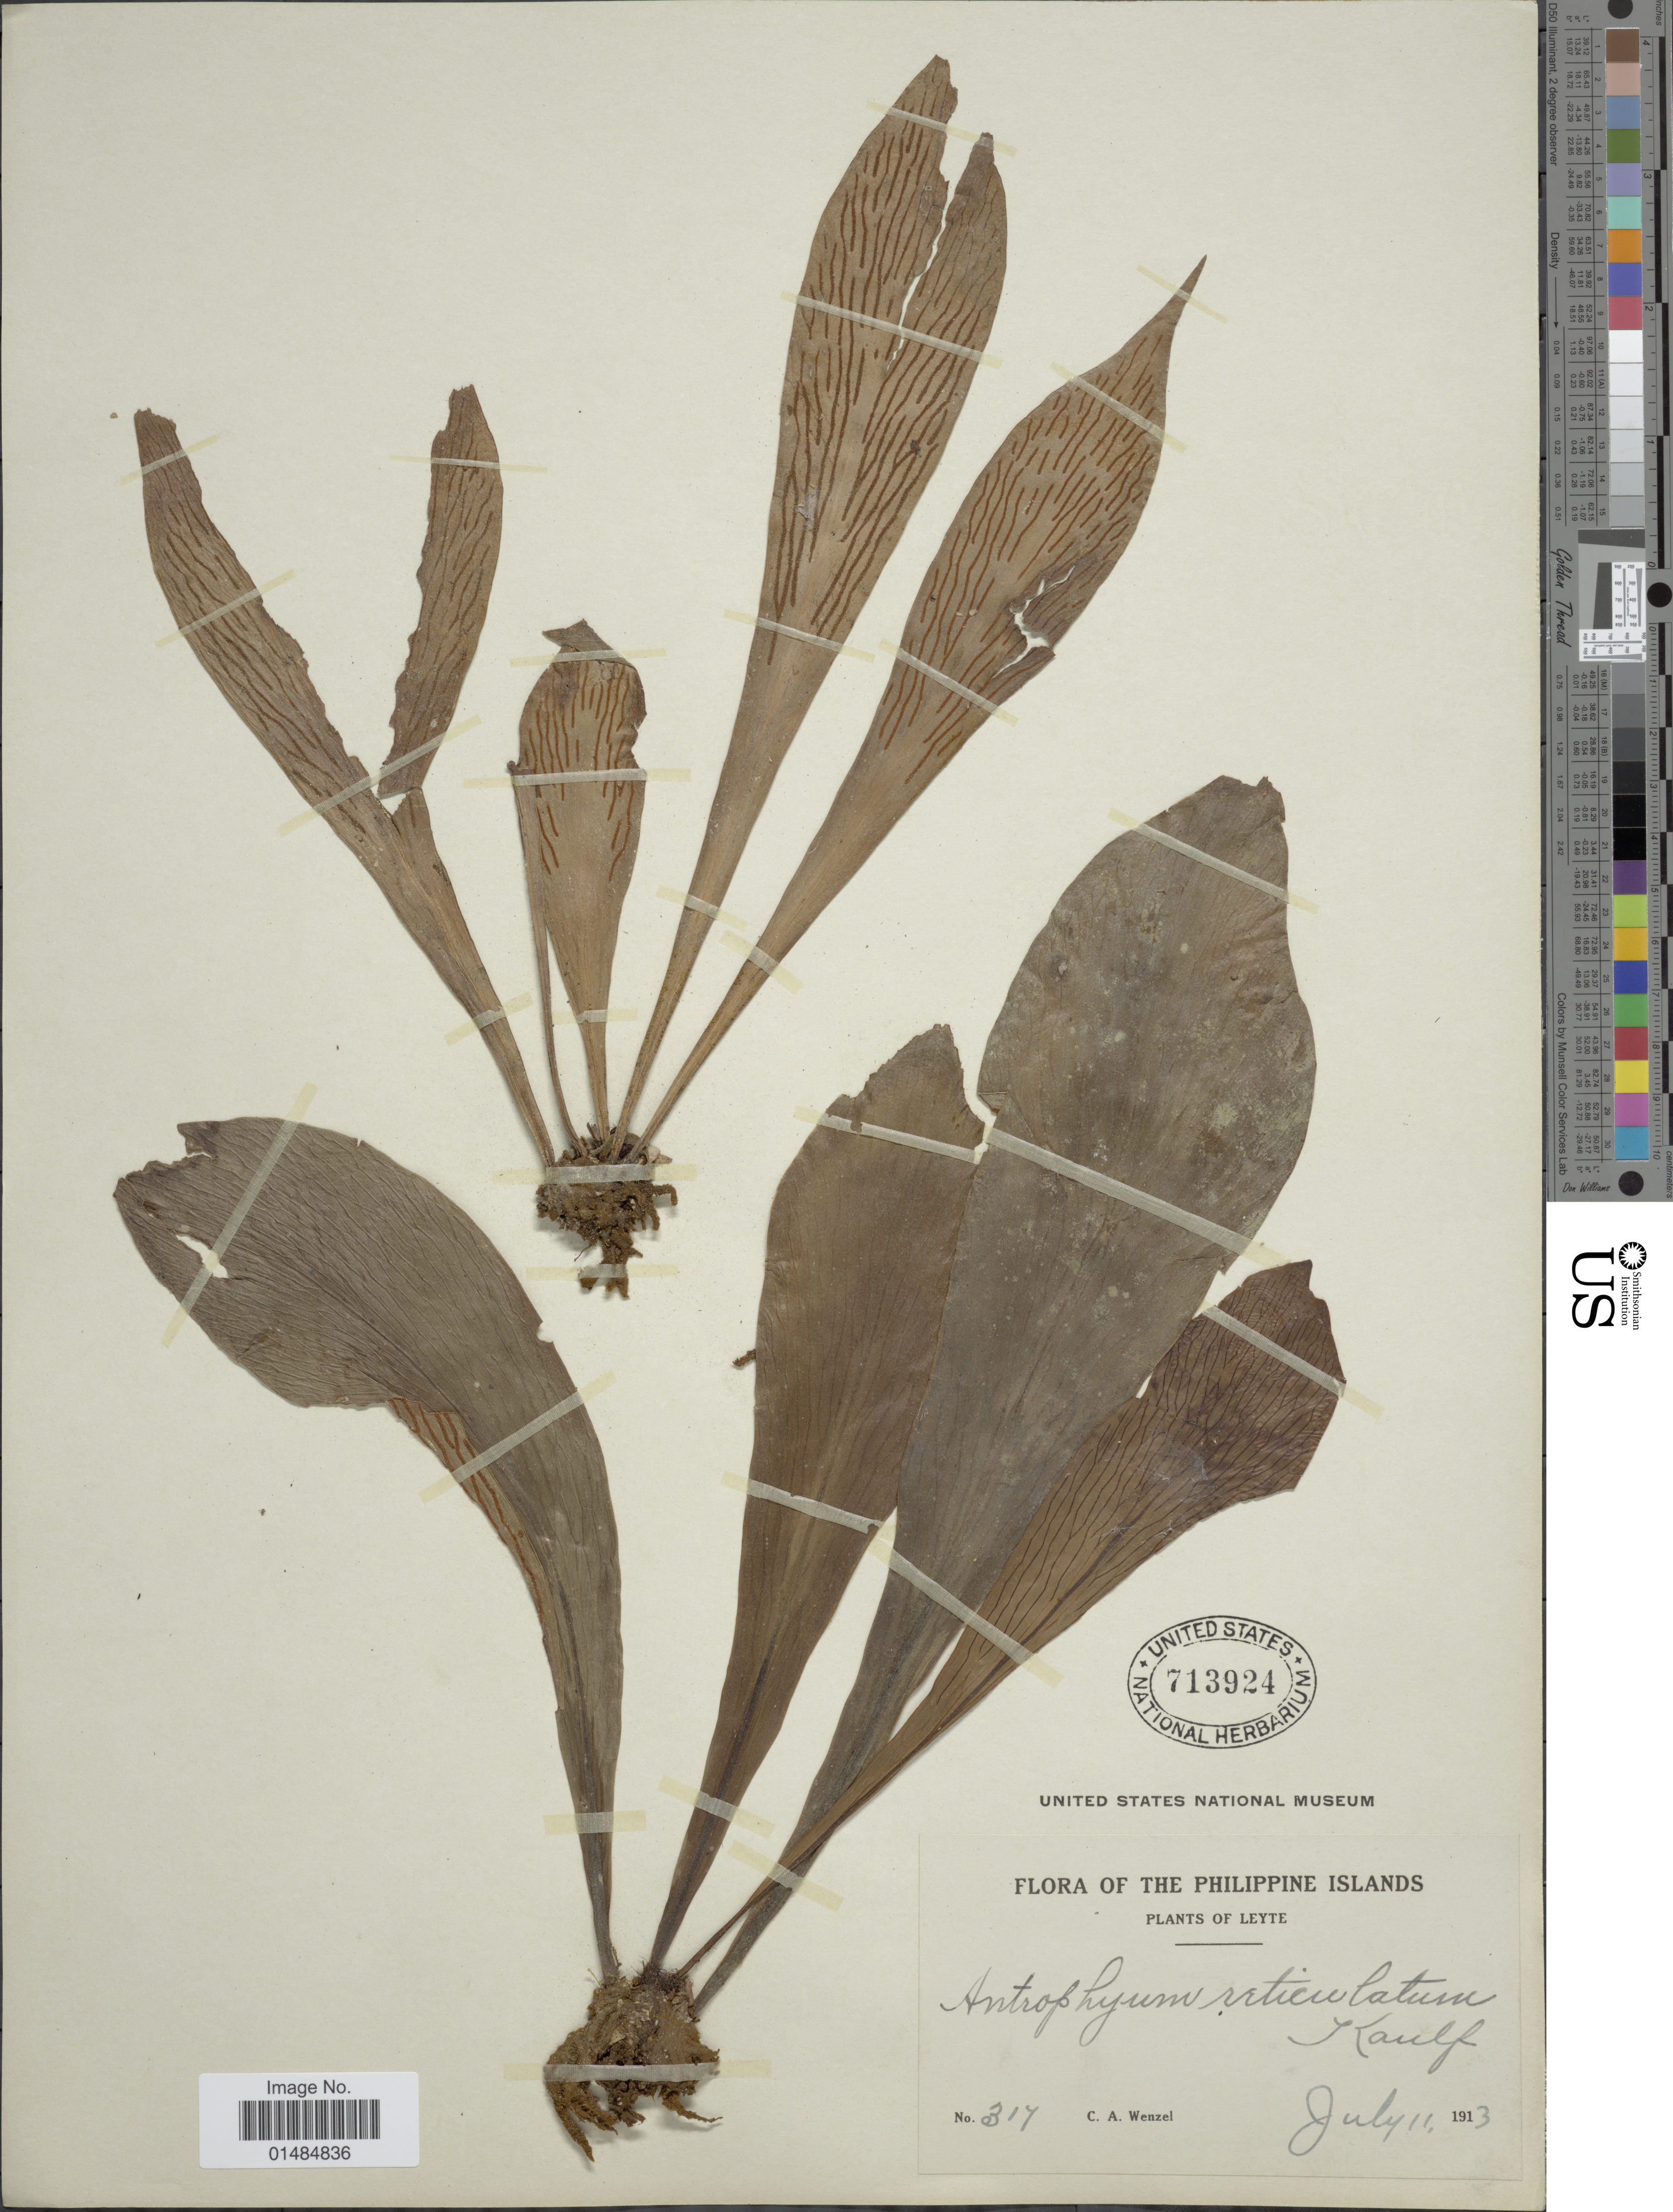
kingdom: Plantae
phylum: Tracheophyta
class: Polypodiopsida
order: Polypodiales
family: Pteridaceae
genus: Antrophyum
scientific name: Antrophyum reticulatum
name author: (G. Forst.) Kaulf.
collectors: C. Wenzel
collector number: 317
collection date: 1913-07-11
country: Philippines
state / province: Eastern Visayas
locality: Leyte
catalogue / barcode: US 713924